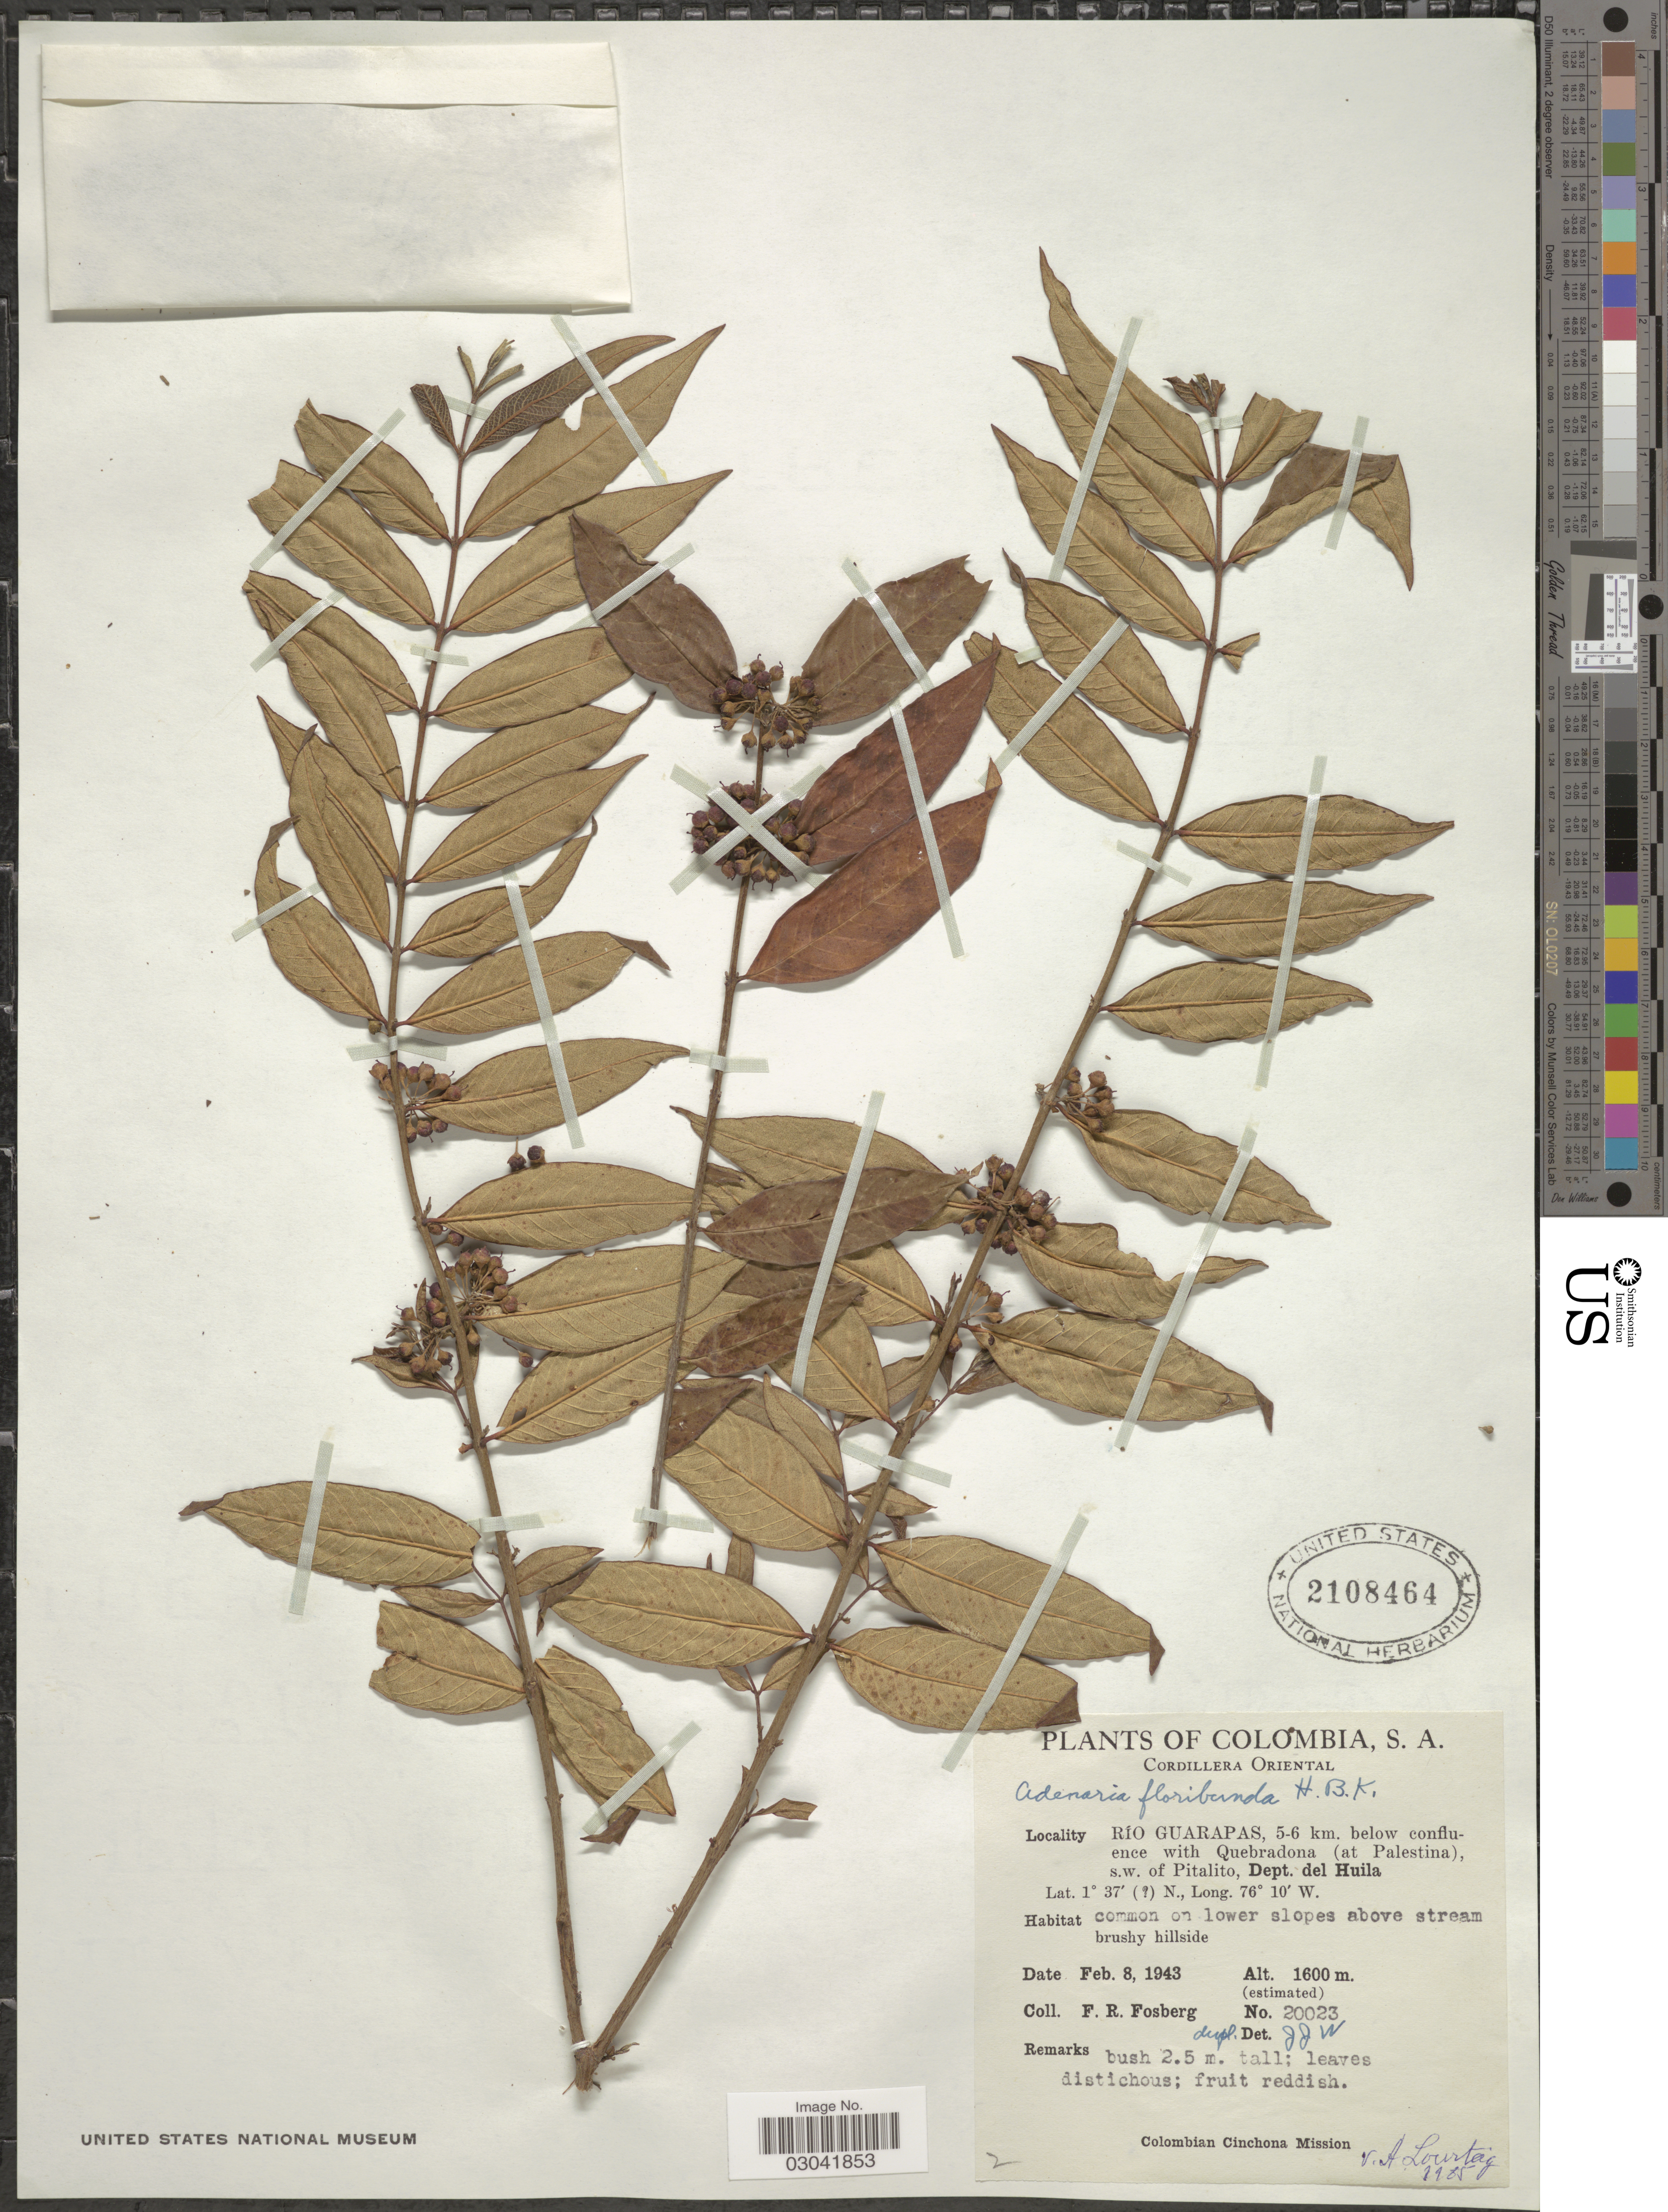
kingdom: Plantae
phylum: Tracheophyta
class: Magnoliopsida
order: Myrtales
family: Lythraceae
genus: Adenaria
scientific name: Adenaria floribunda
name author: Kunth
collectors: F. R. Fosberg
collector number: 20023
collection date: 1943-02-08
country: Colombia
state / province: Huila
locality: Cordillera Oriental. Río Guarapas, 5-6 km. below confluence with Quebradona (at Palestina), s.w. of Pitalito, Dept. del Huila.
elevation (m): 1600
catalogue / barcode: US 2108464